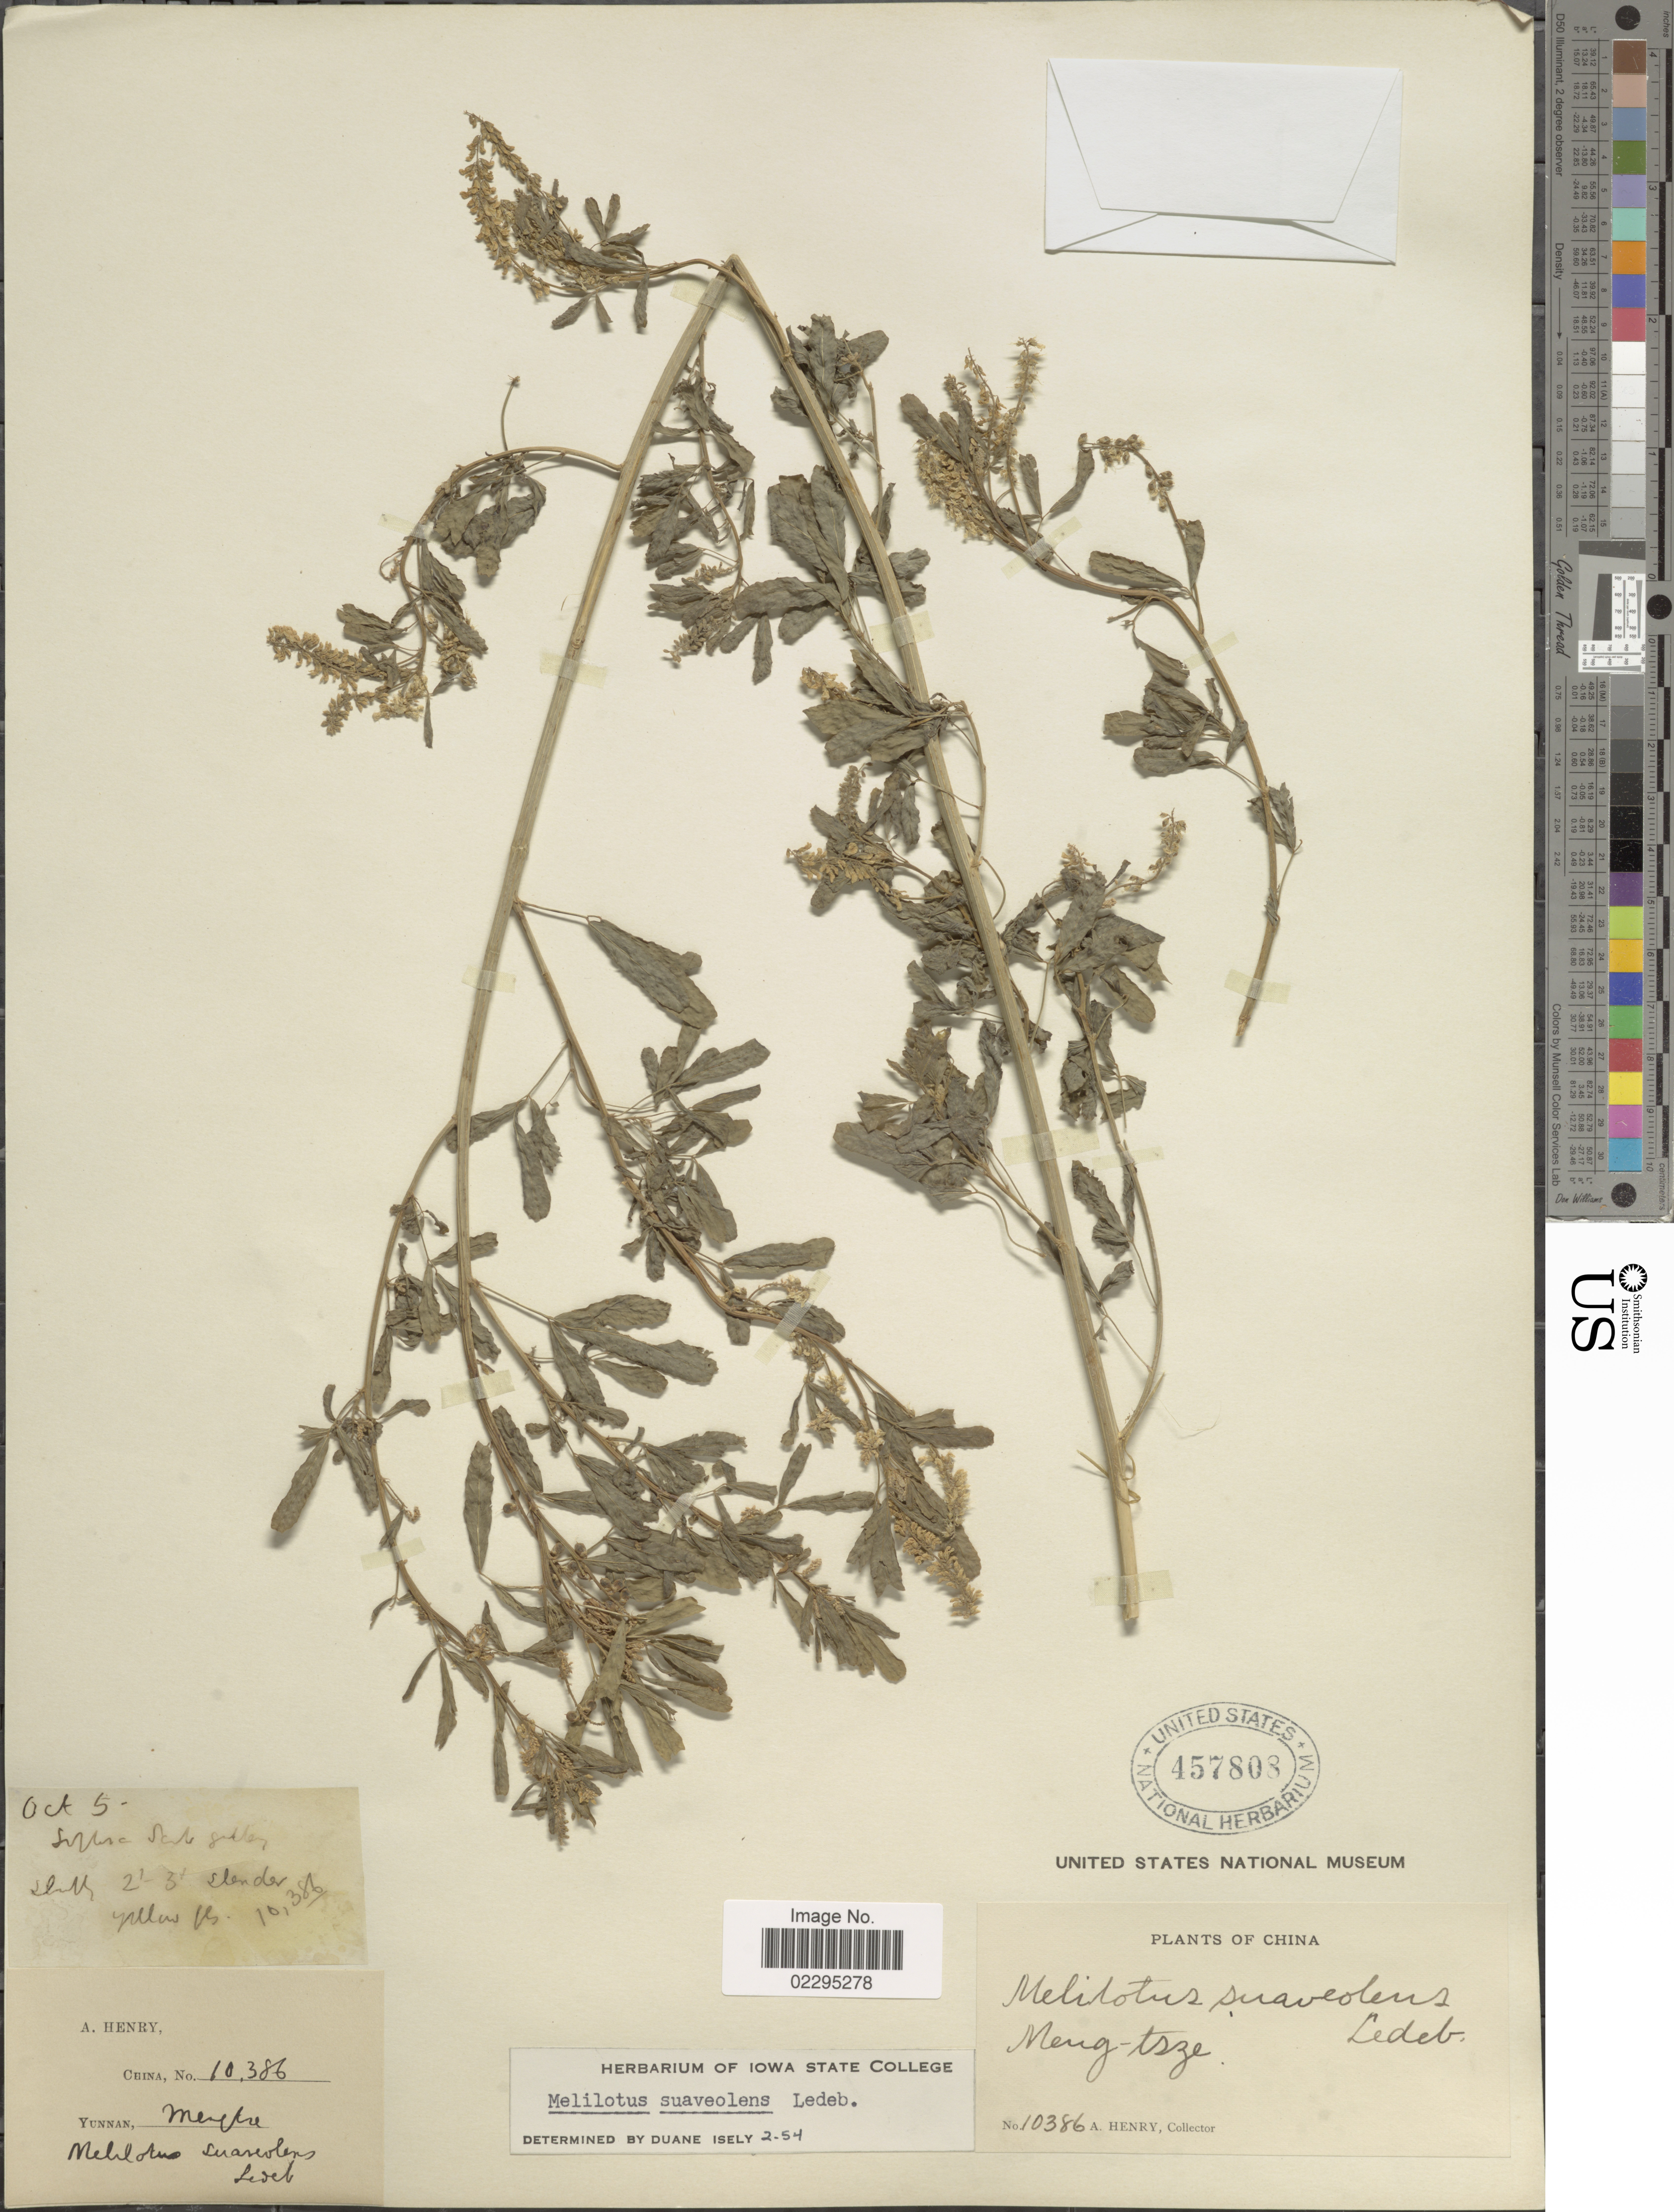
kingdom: Plantae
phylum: Tracheophyta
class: Magnoliopsida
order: Fabales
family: Fabaceae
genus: Melilotus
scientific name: Melilotus suaveolens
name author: Ledeb.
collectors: A. Henry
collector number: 10386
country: China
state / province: Yunnan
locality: Yunnan, Meytze.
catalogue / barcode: US 457803